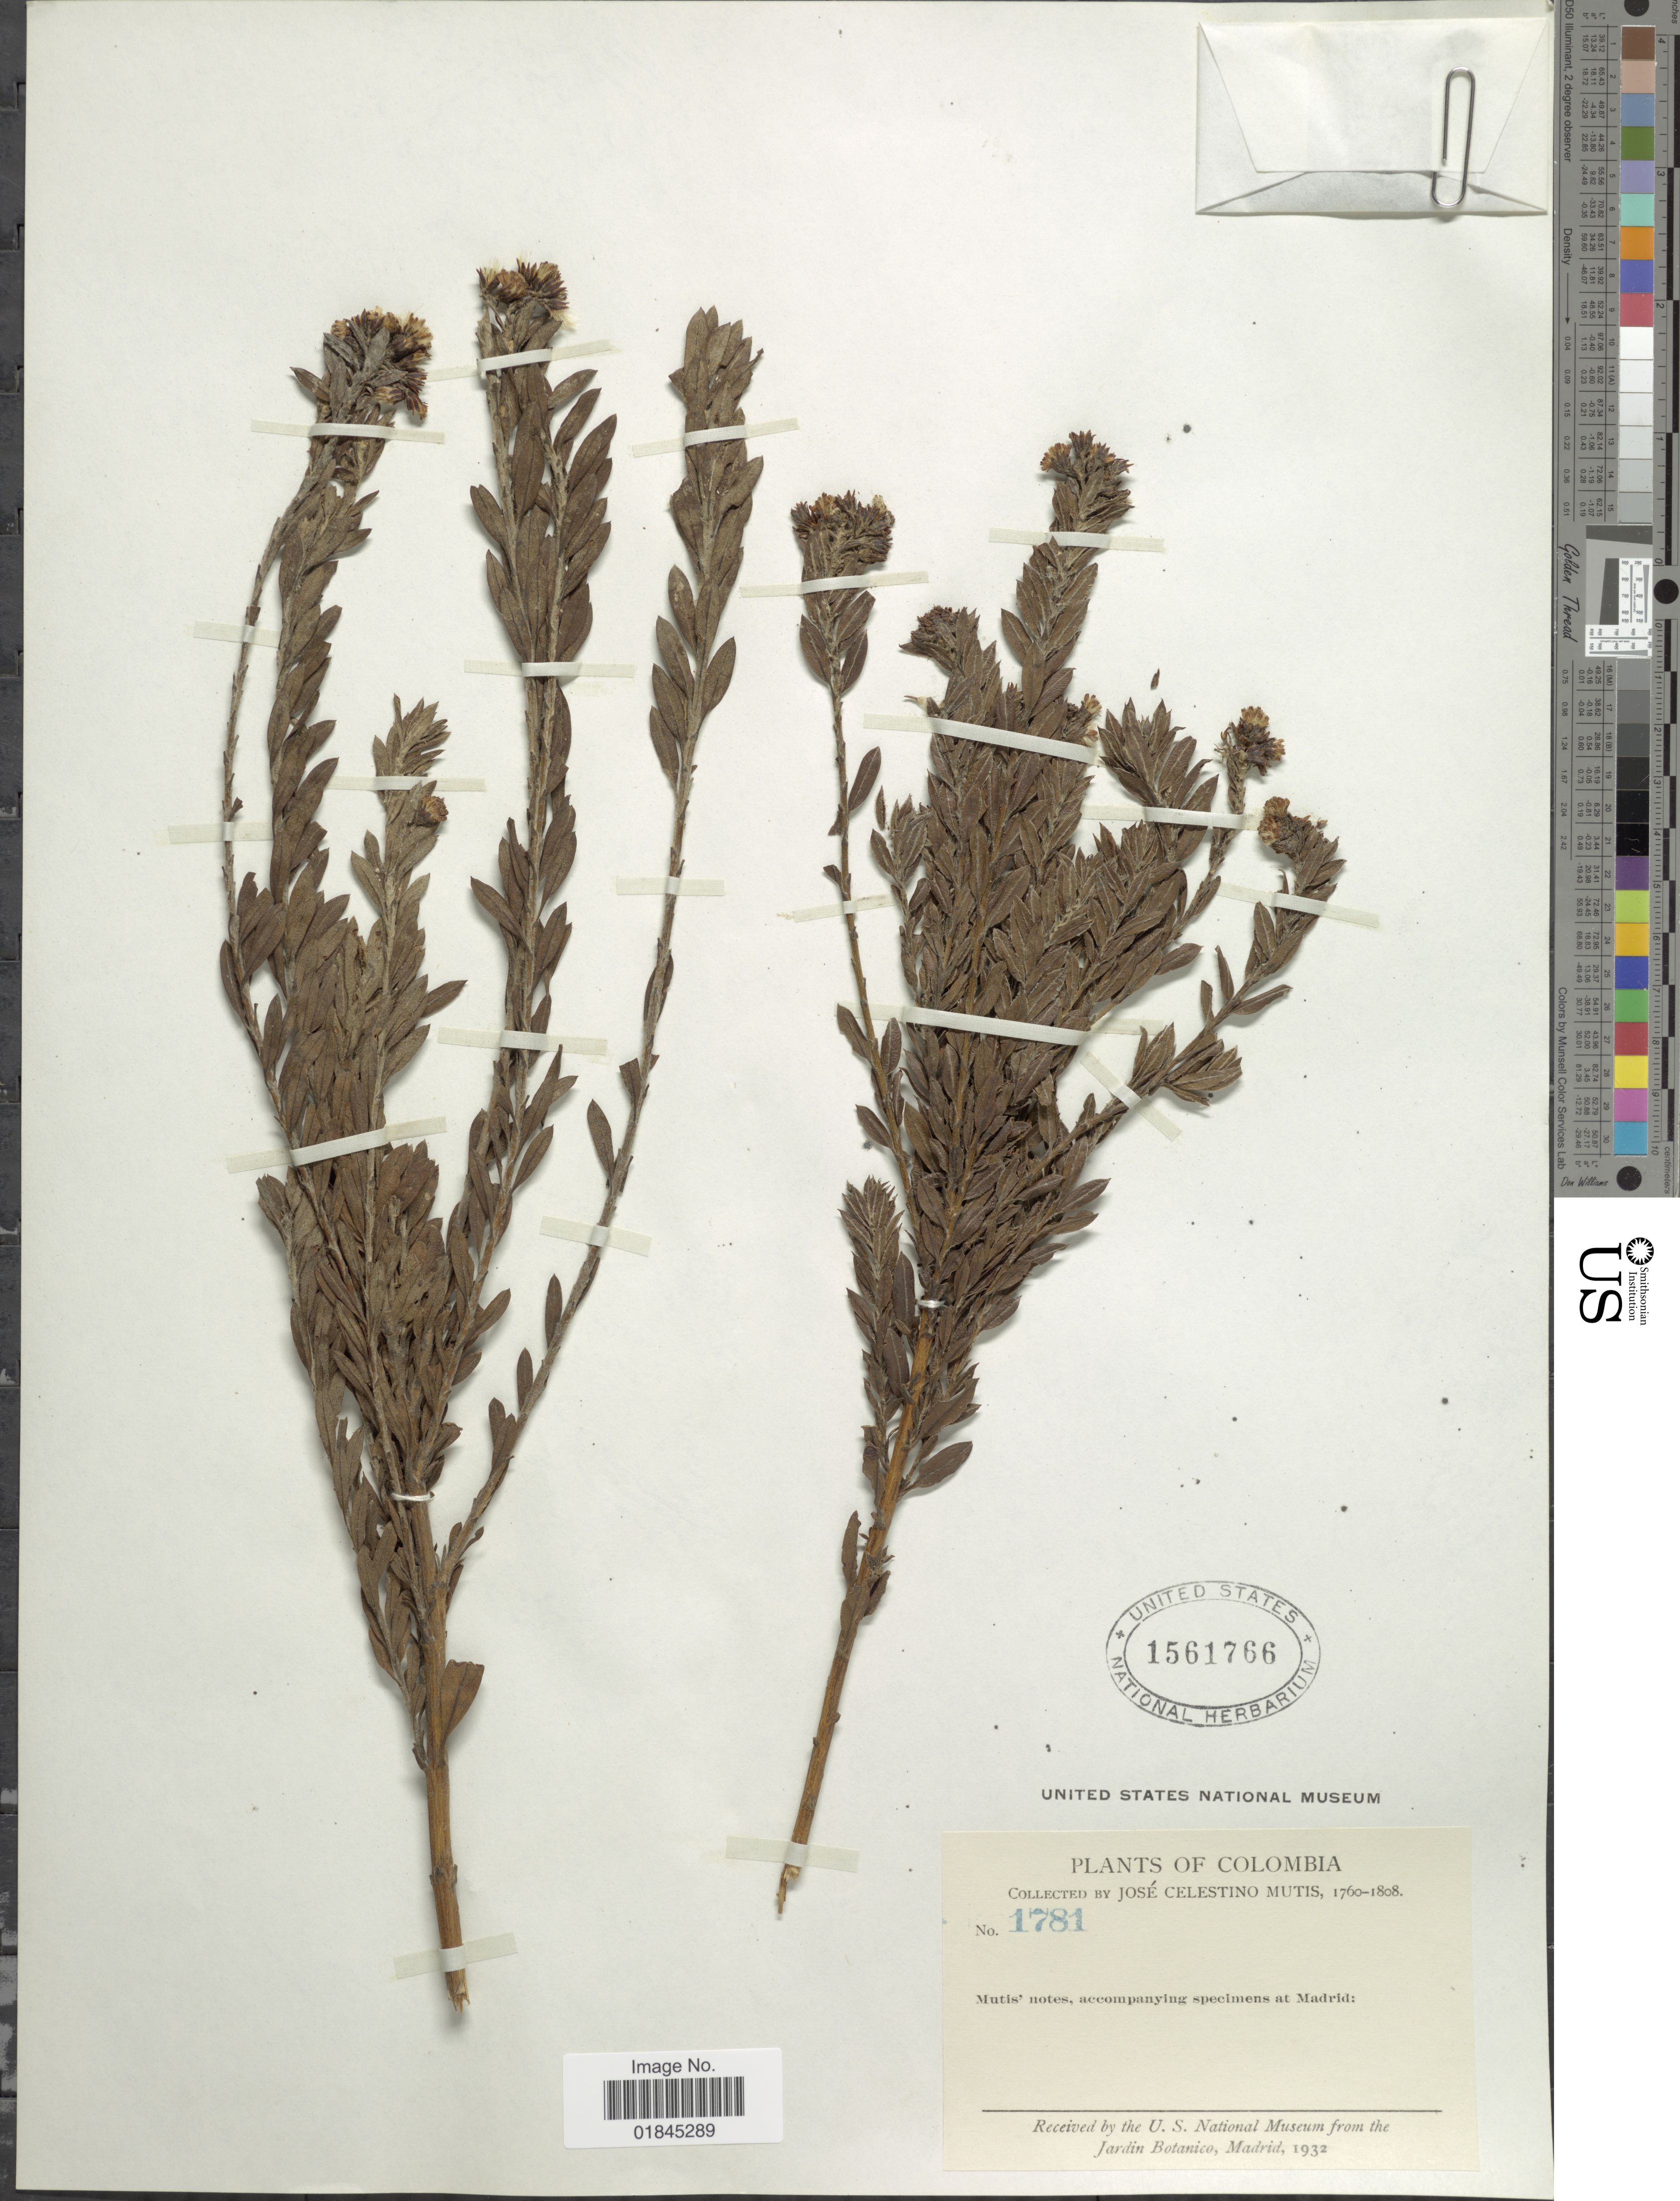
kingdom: Plantae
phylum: Tracheophyta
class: Magnoliopsida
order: Asterales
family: Asteraceae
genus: Pentacalia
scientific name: Pentacalia corymbosa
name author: (Benth.) Cuatrec.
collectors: J. C. B. Mutis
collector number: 1781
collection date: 1760/1808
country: Colombia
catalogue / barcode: US 1561766